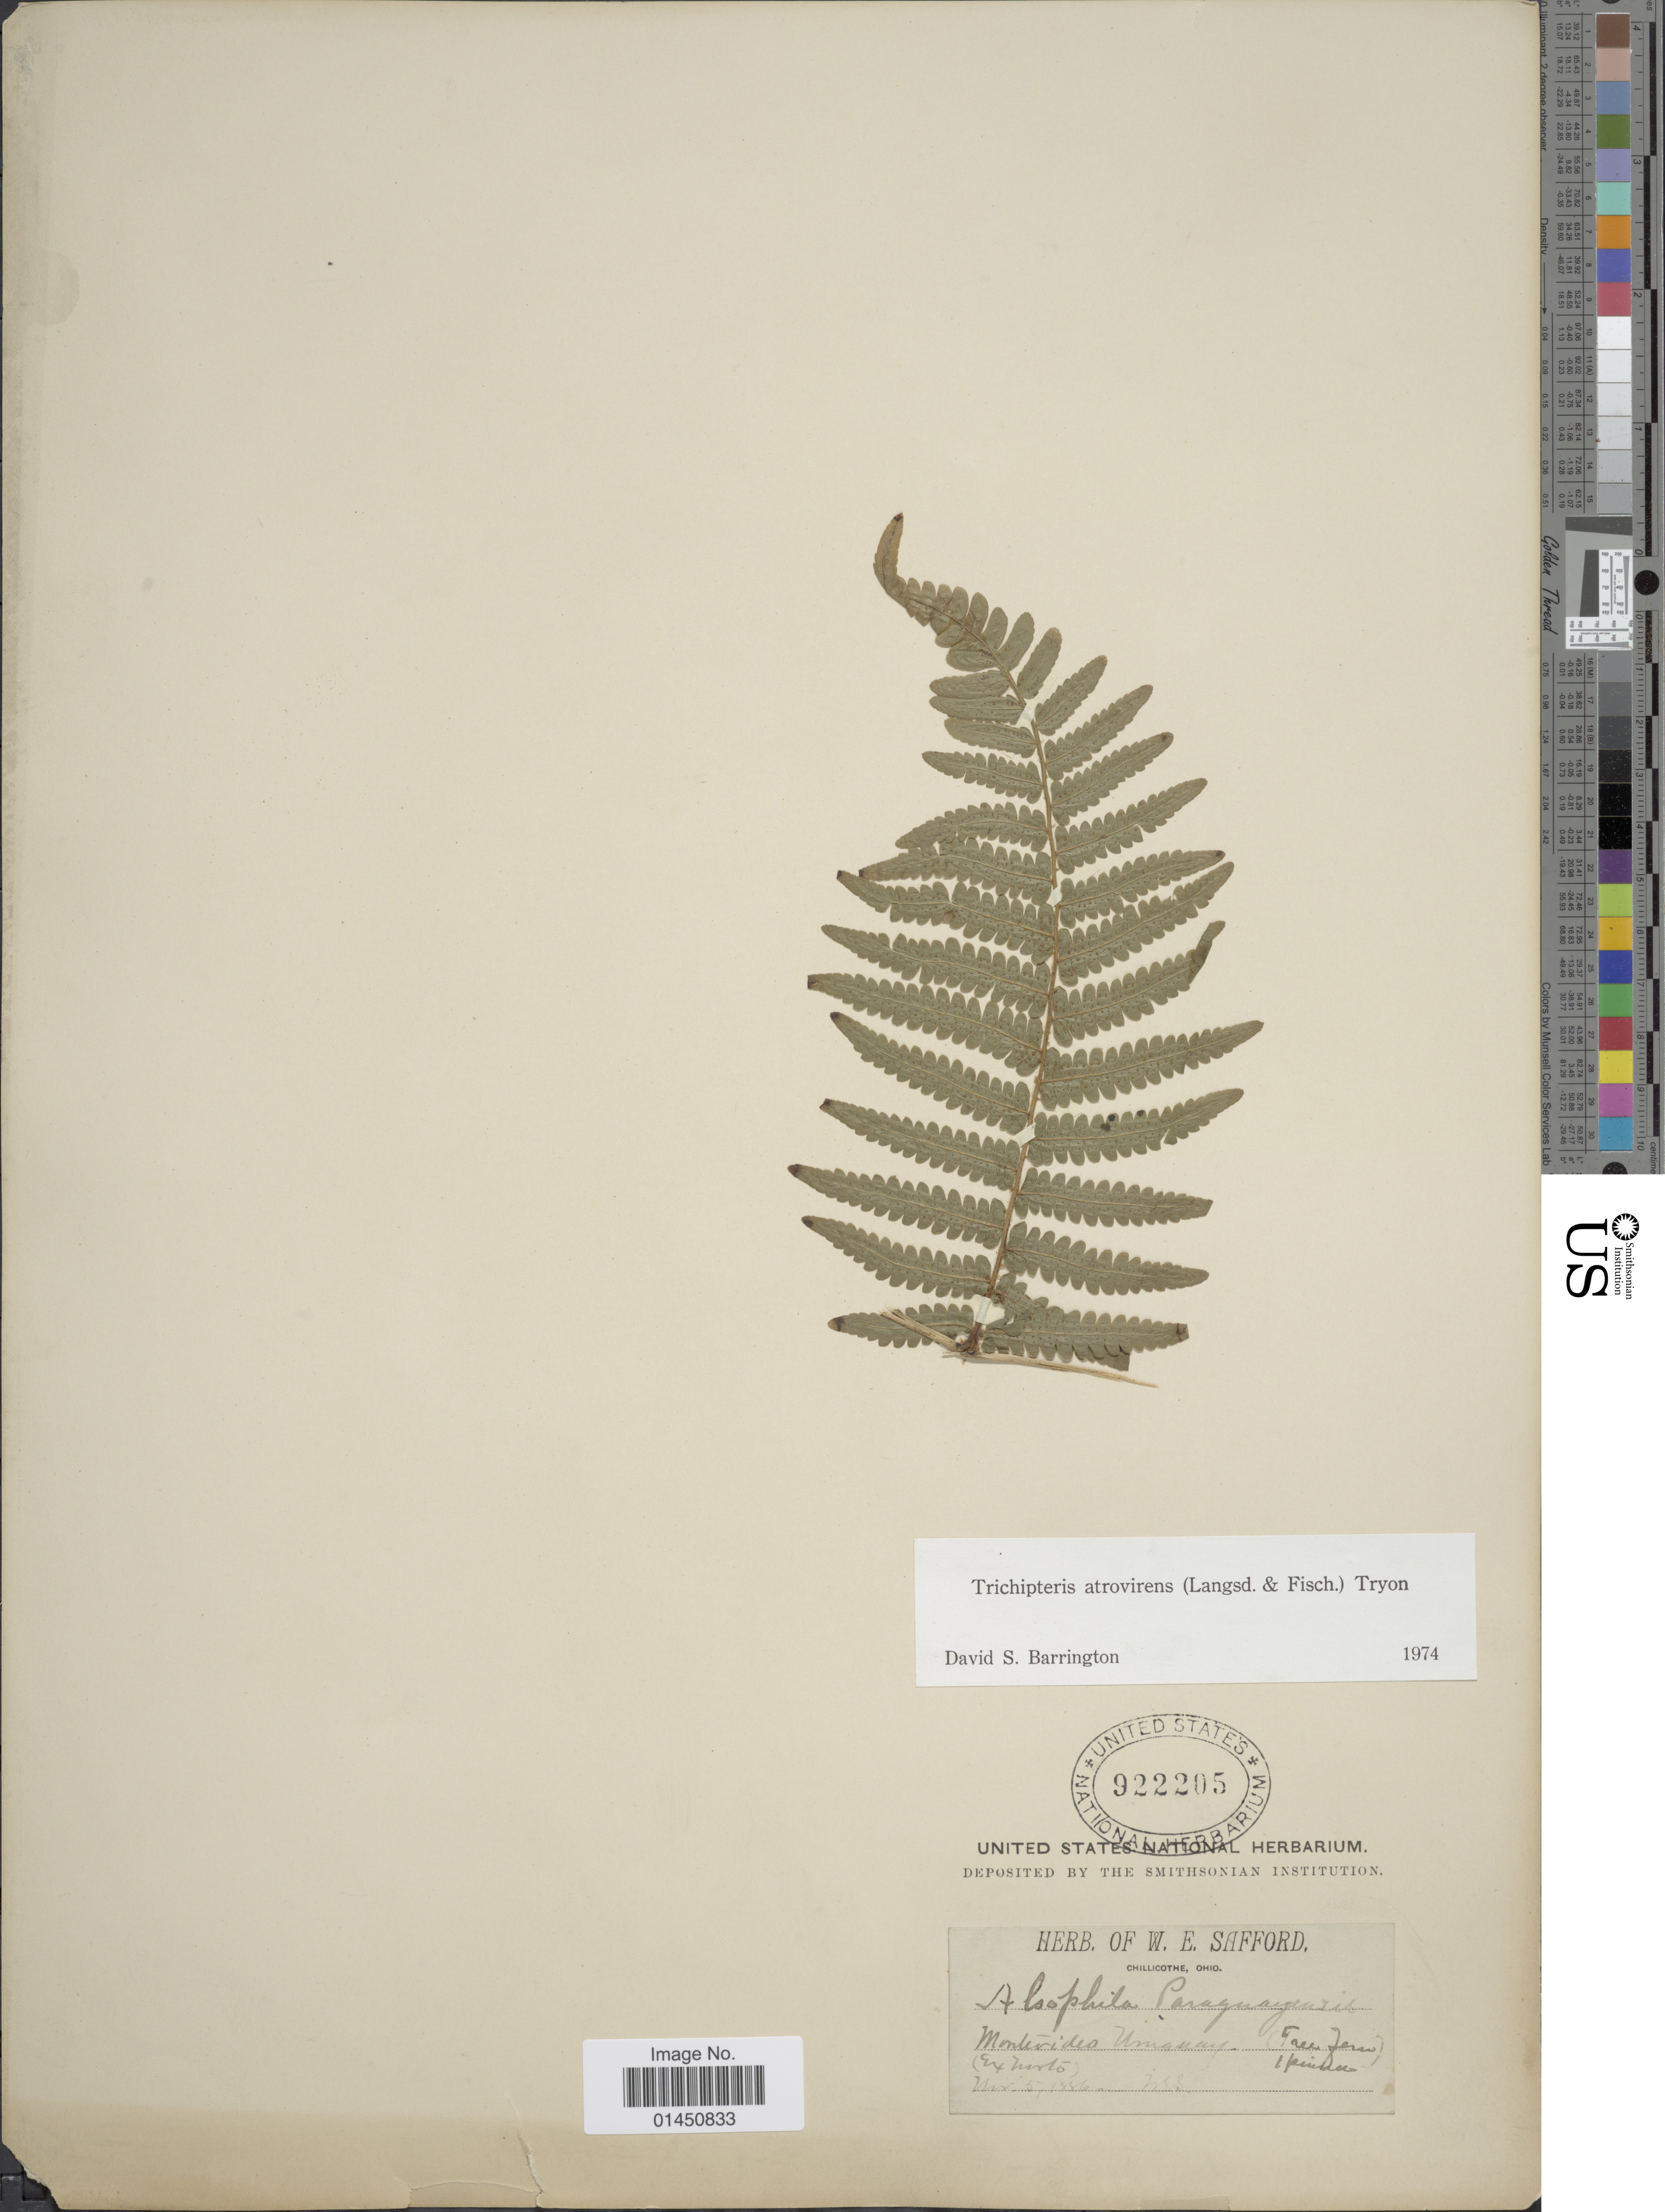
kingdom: Plantae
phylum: Tracheophyta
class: Polypodiopsida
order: Cyatheales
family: Cyatheaceae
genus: Cyathea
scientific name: Cyathea atrovirens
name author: (Lanapd. & Fisch.) Domin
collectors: W. E. Safford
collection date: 1886-11-05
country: Uruguay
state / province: Montevideo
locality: (Tacc. Jeran). [interpreted]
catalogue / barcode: US 922205